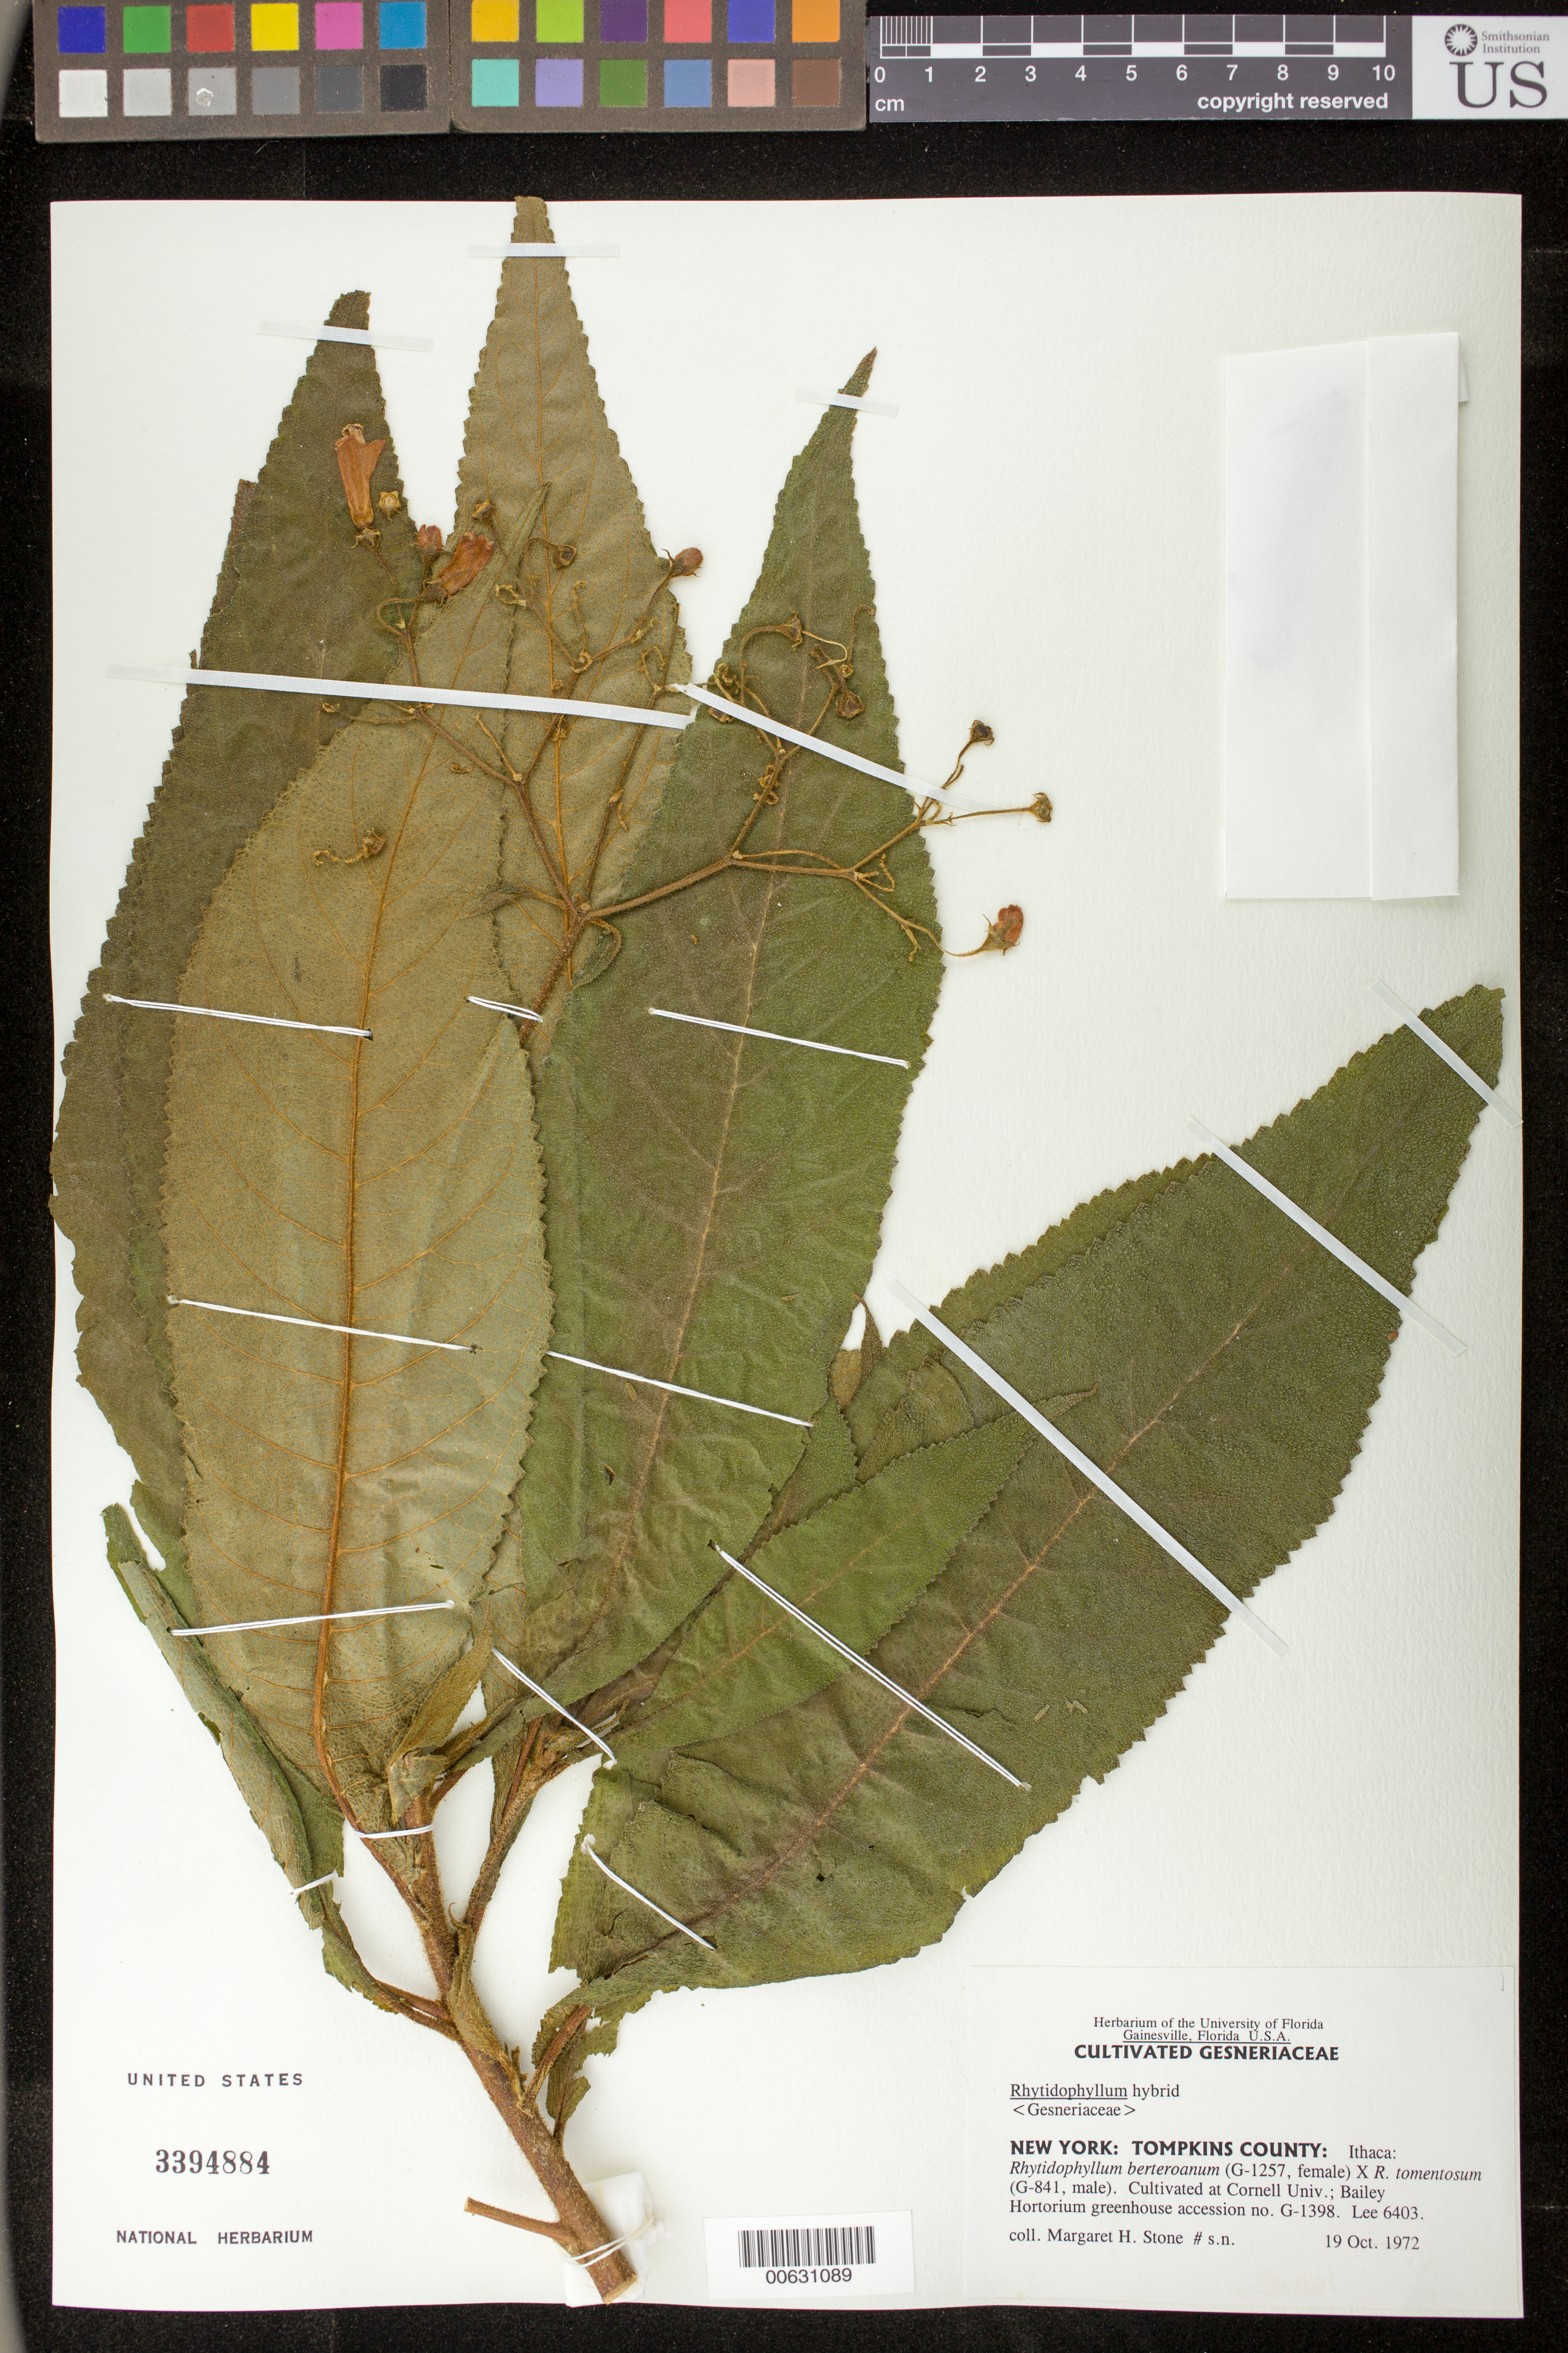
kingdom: Plantae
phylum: Tracheophyta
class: Magnoliopsida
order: Lamiales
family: Gesneriaceae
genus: Rhytidophyllum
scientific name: Rhytidophyllum hybrid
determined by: Skog, Laurence E.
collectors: M. Stone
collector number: s.n. [G-1398]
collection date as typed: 19 Oct 1972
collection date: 1972-10-19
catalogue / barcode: US 3394884